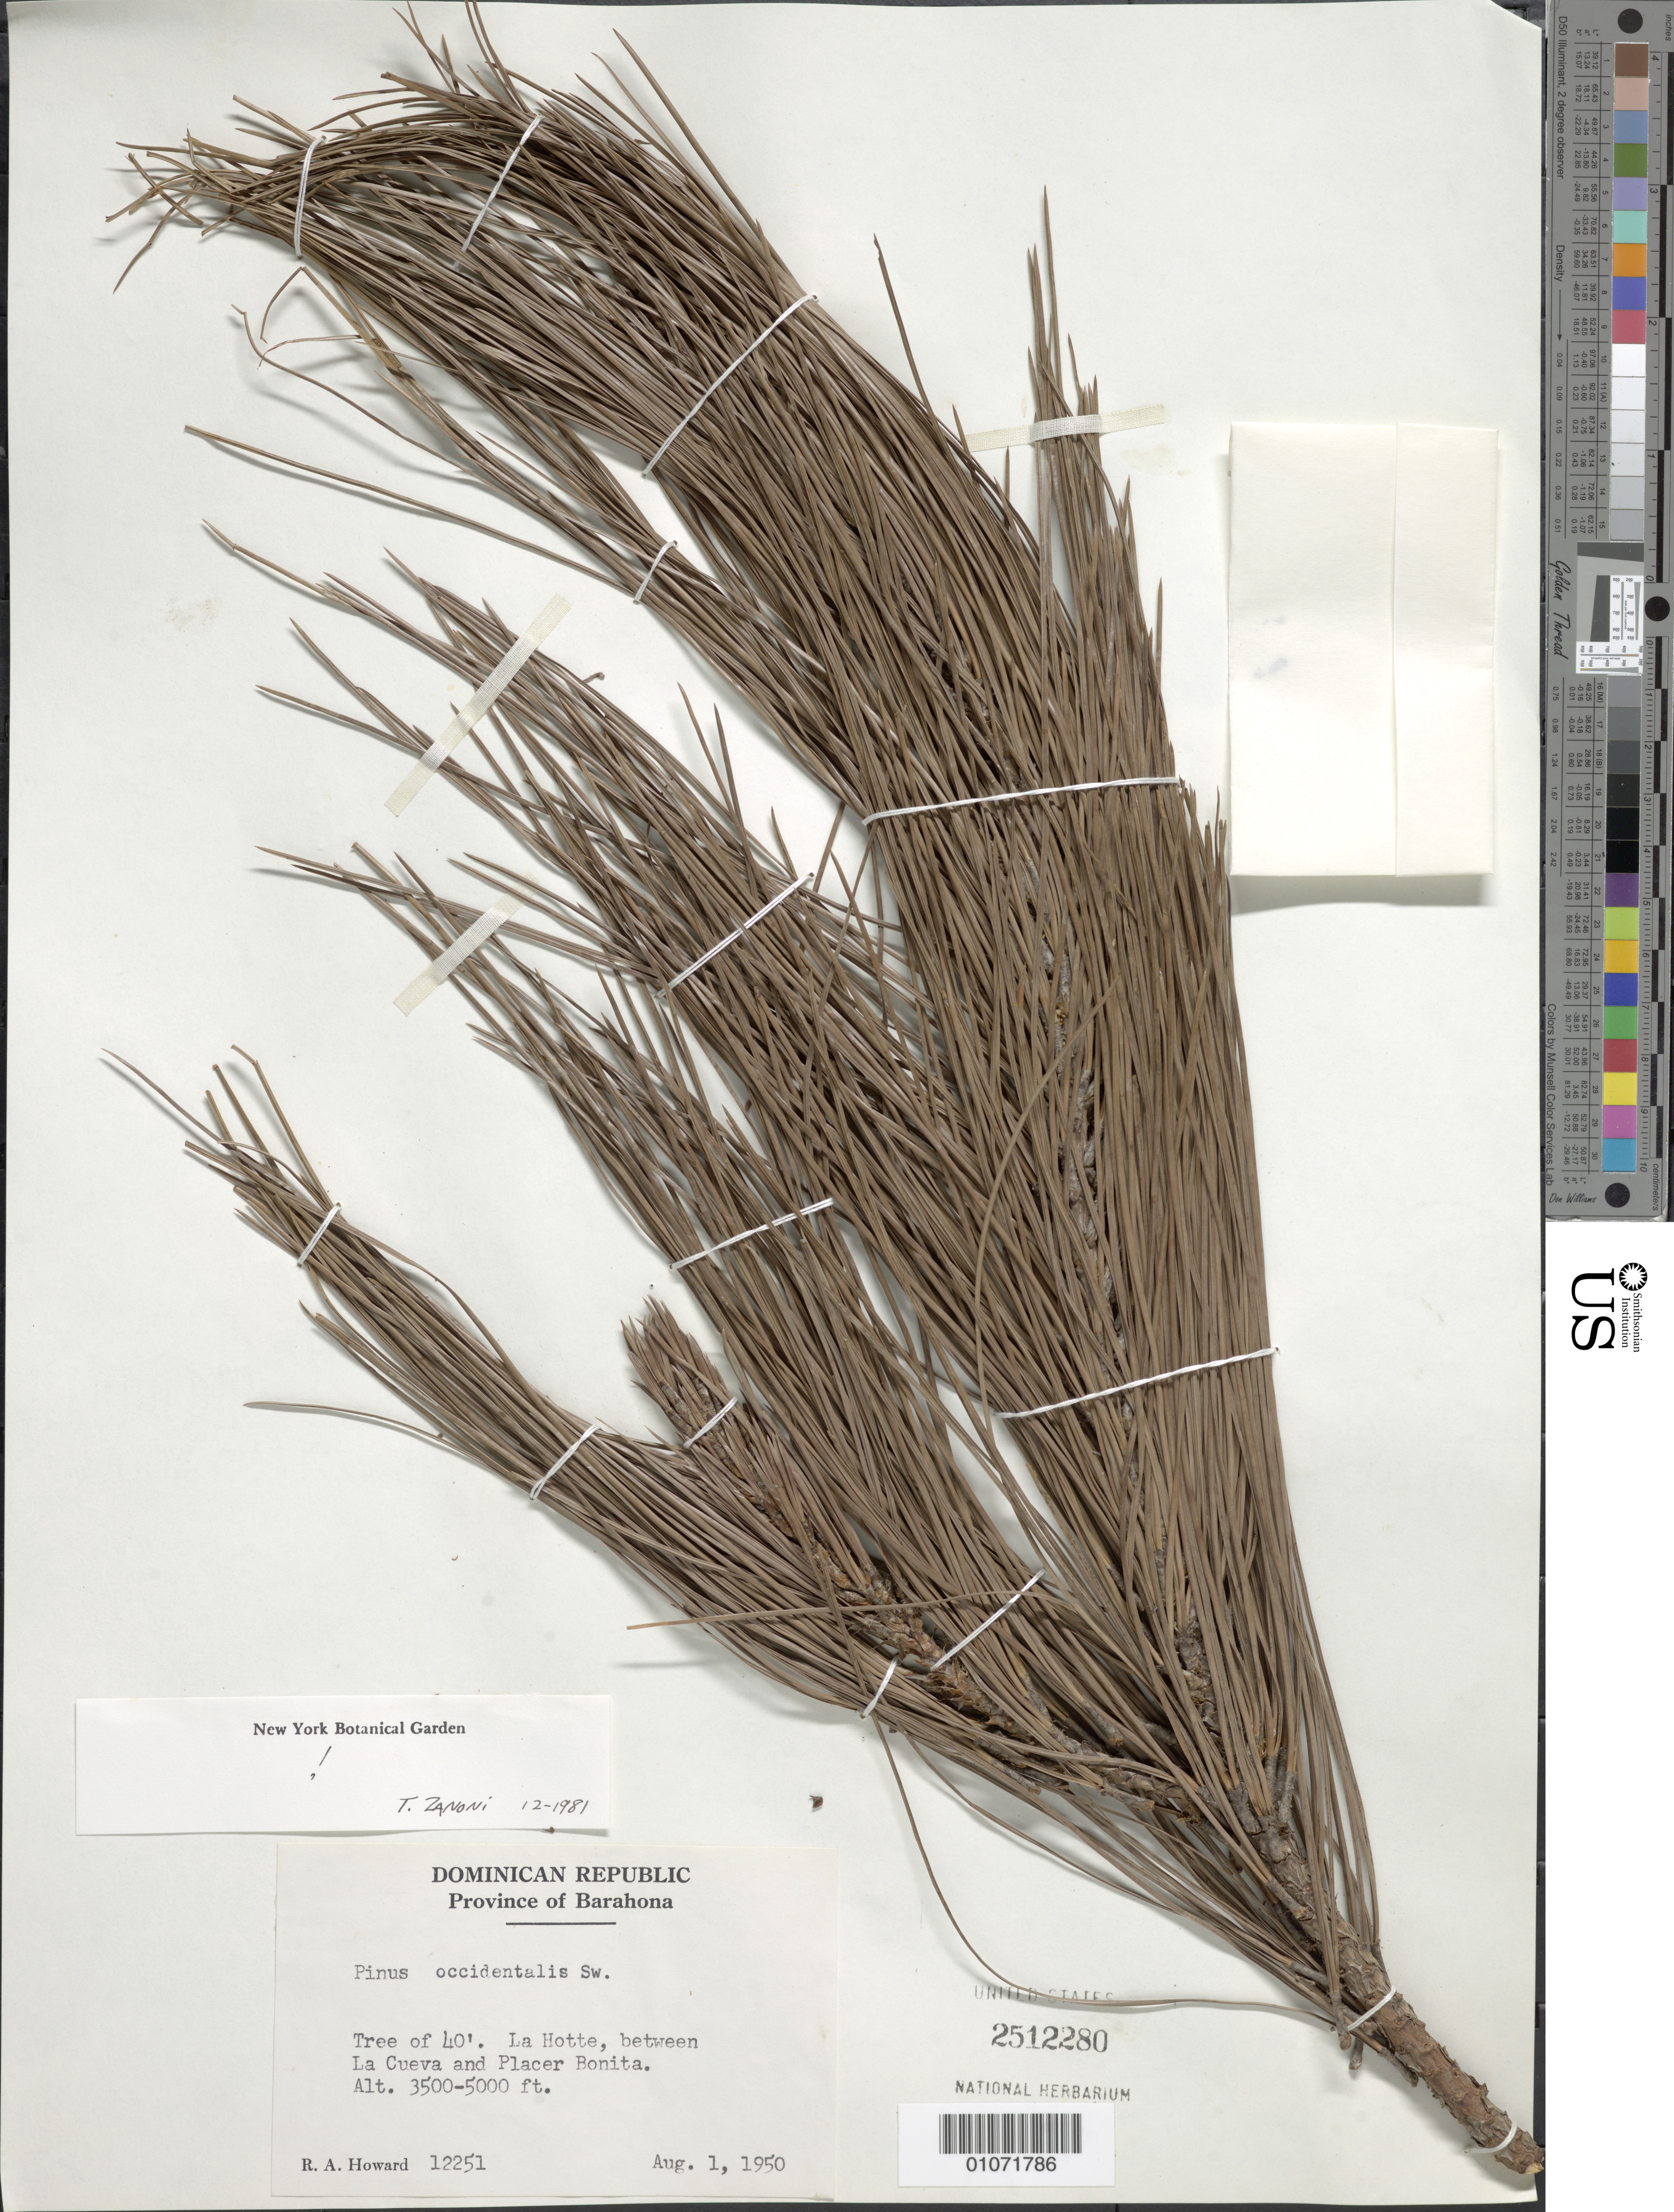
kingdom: Plantae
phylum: Tracheophyta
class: Pinopsida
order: Pinales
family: Pinaceae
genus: Pinus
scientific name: Pinus occidentalis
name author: Sw.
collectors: R. A. Howard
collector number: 12251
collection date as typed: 01 Aug 1950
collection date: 1950-08-01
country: Dominican Republic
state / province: Barahona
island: Hispaniola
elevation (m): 1067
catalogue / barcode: US 2512280